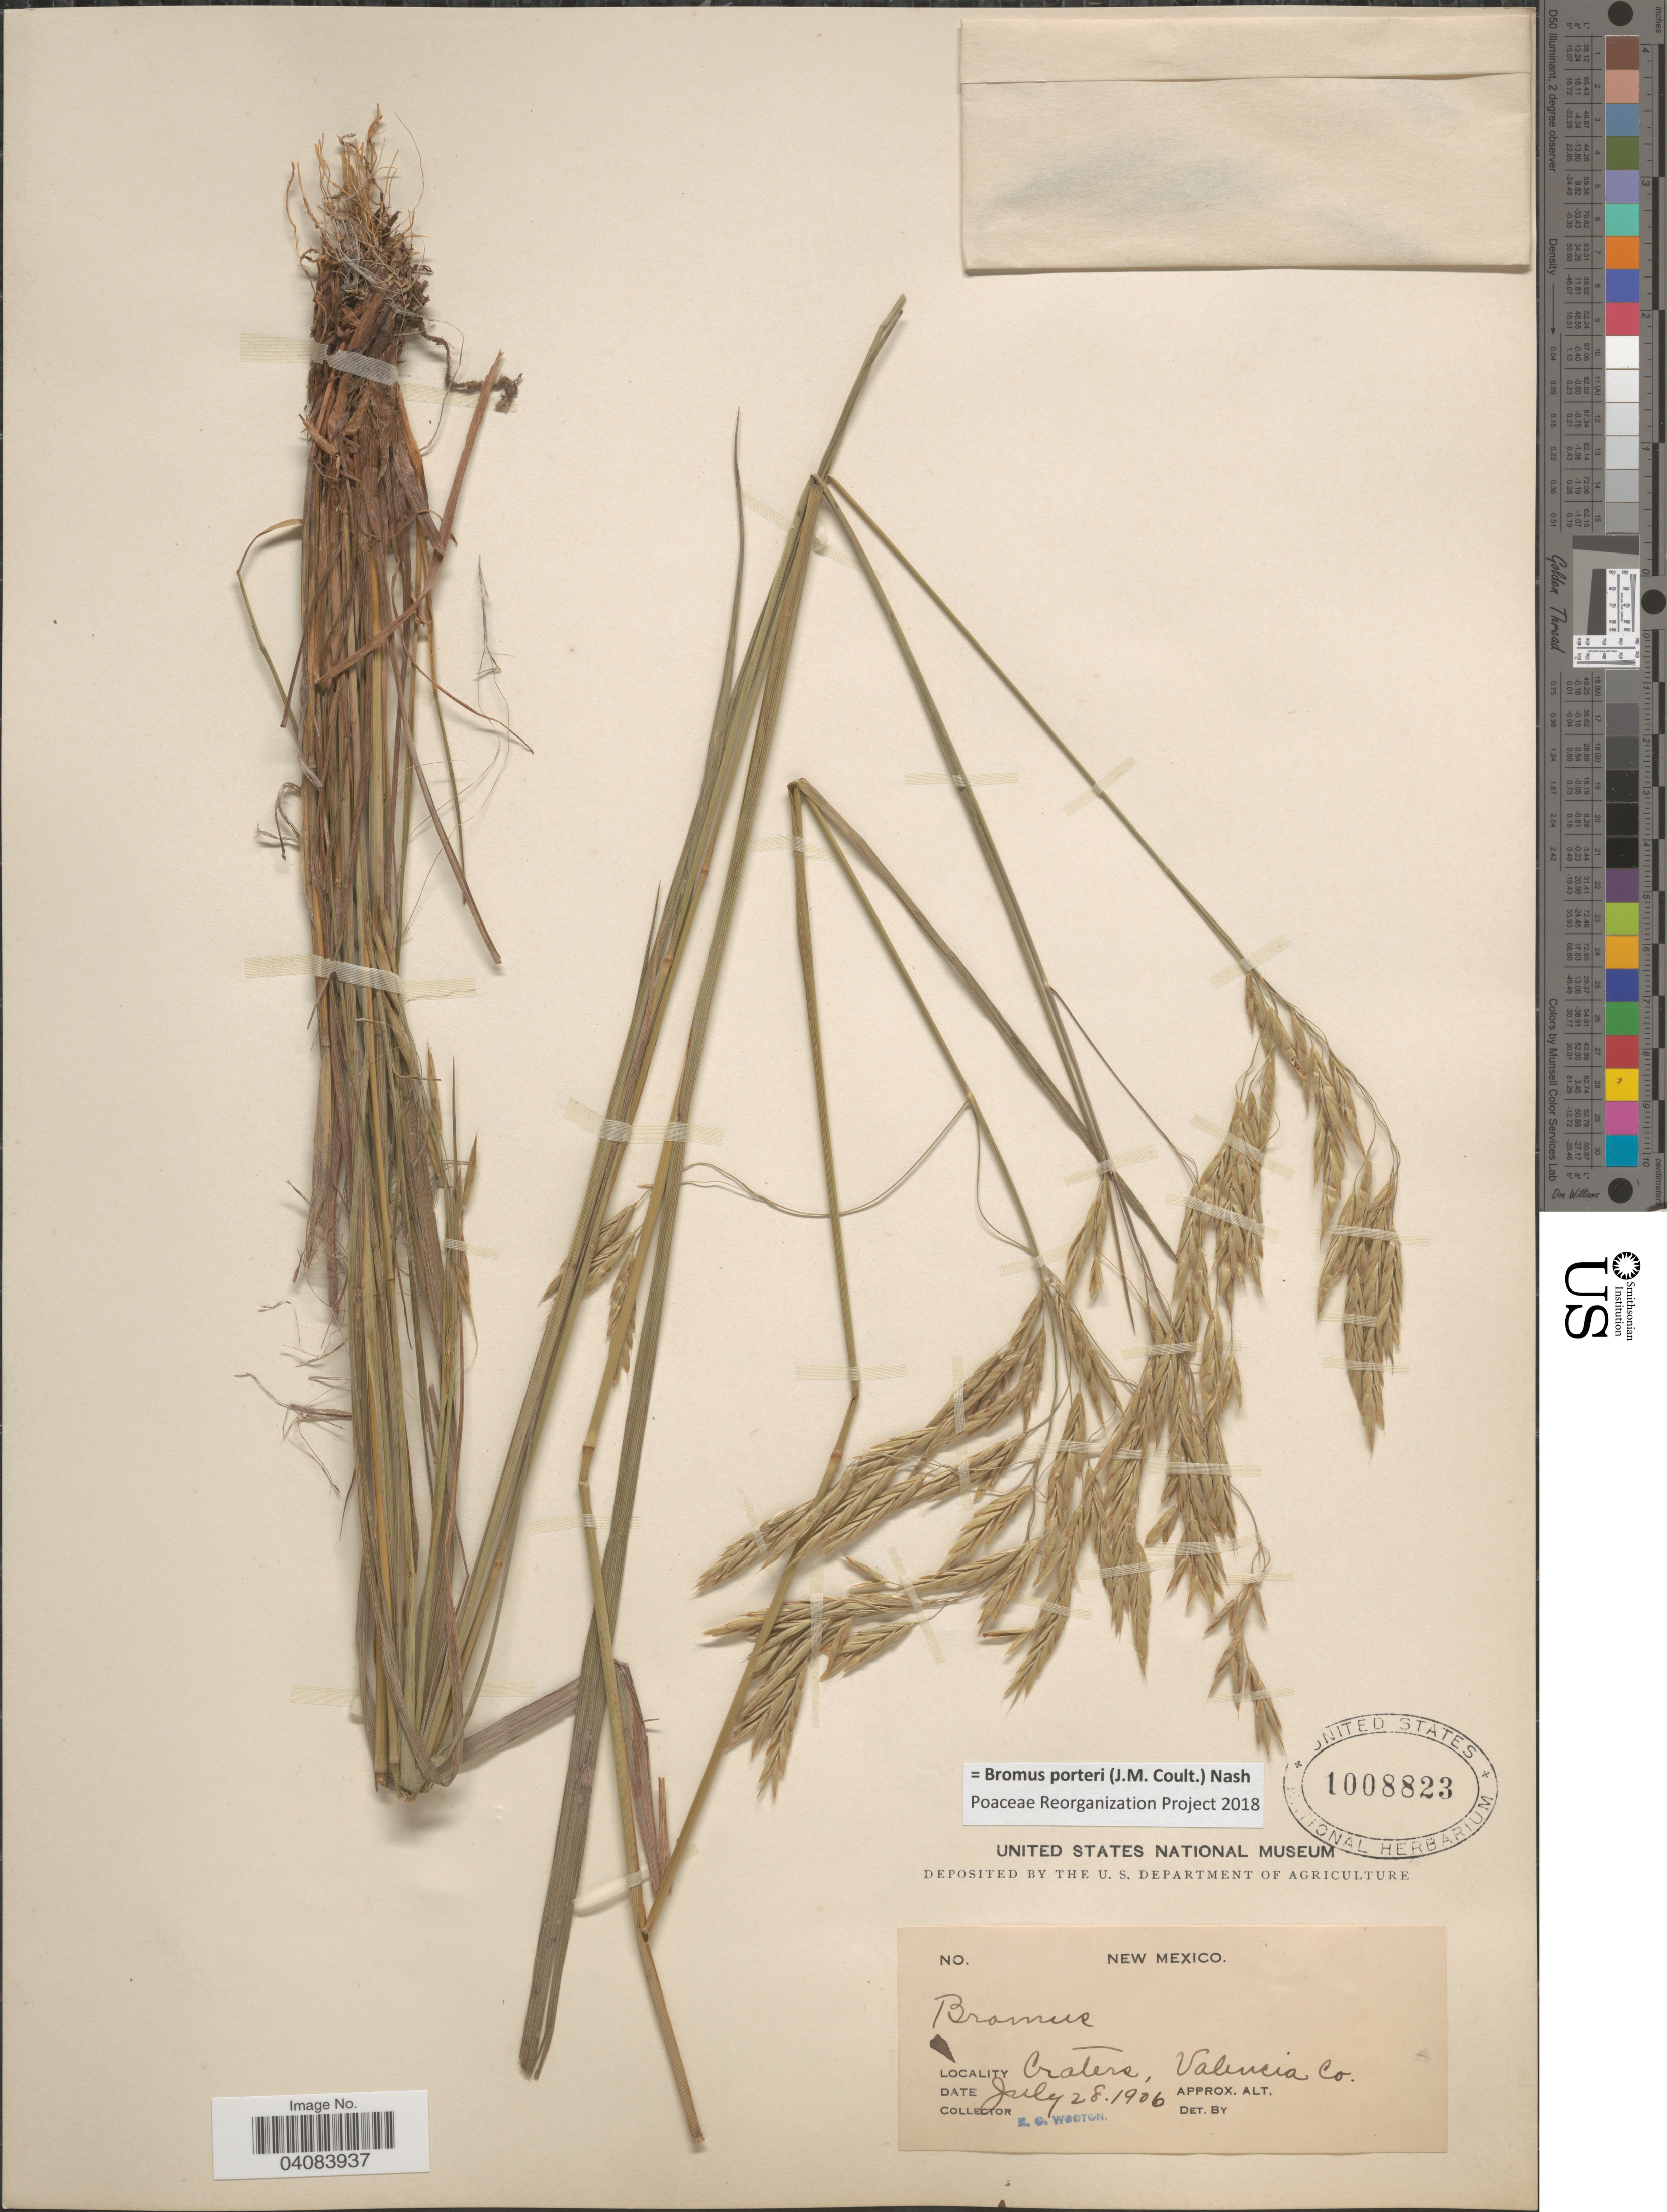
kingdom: Plantae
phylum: Tracheophyta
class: Liliopsida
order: Poales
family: Poaceae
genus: Bromus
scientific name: Bromus porteri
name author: (J.M. Coult.) Nash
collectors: E. O. Wooton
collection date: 1906-07-28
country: United States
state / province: New Mexico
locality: Craters, Valencia Co.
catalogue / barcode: US 1008823